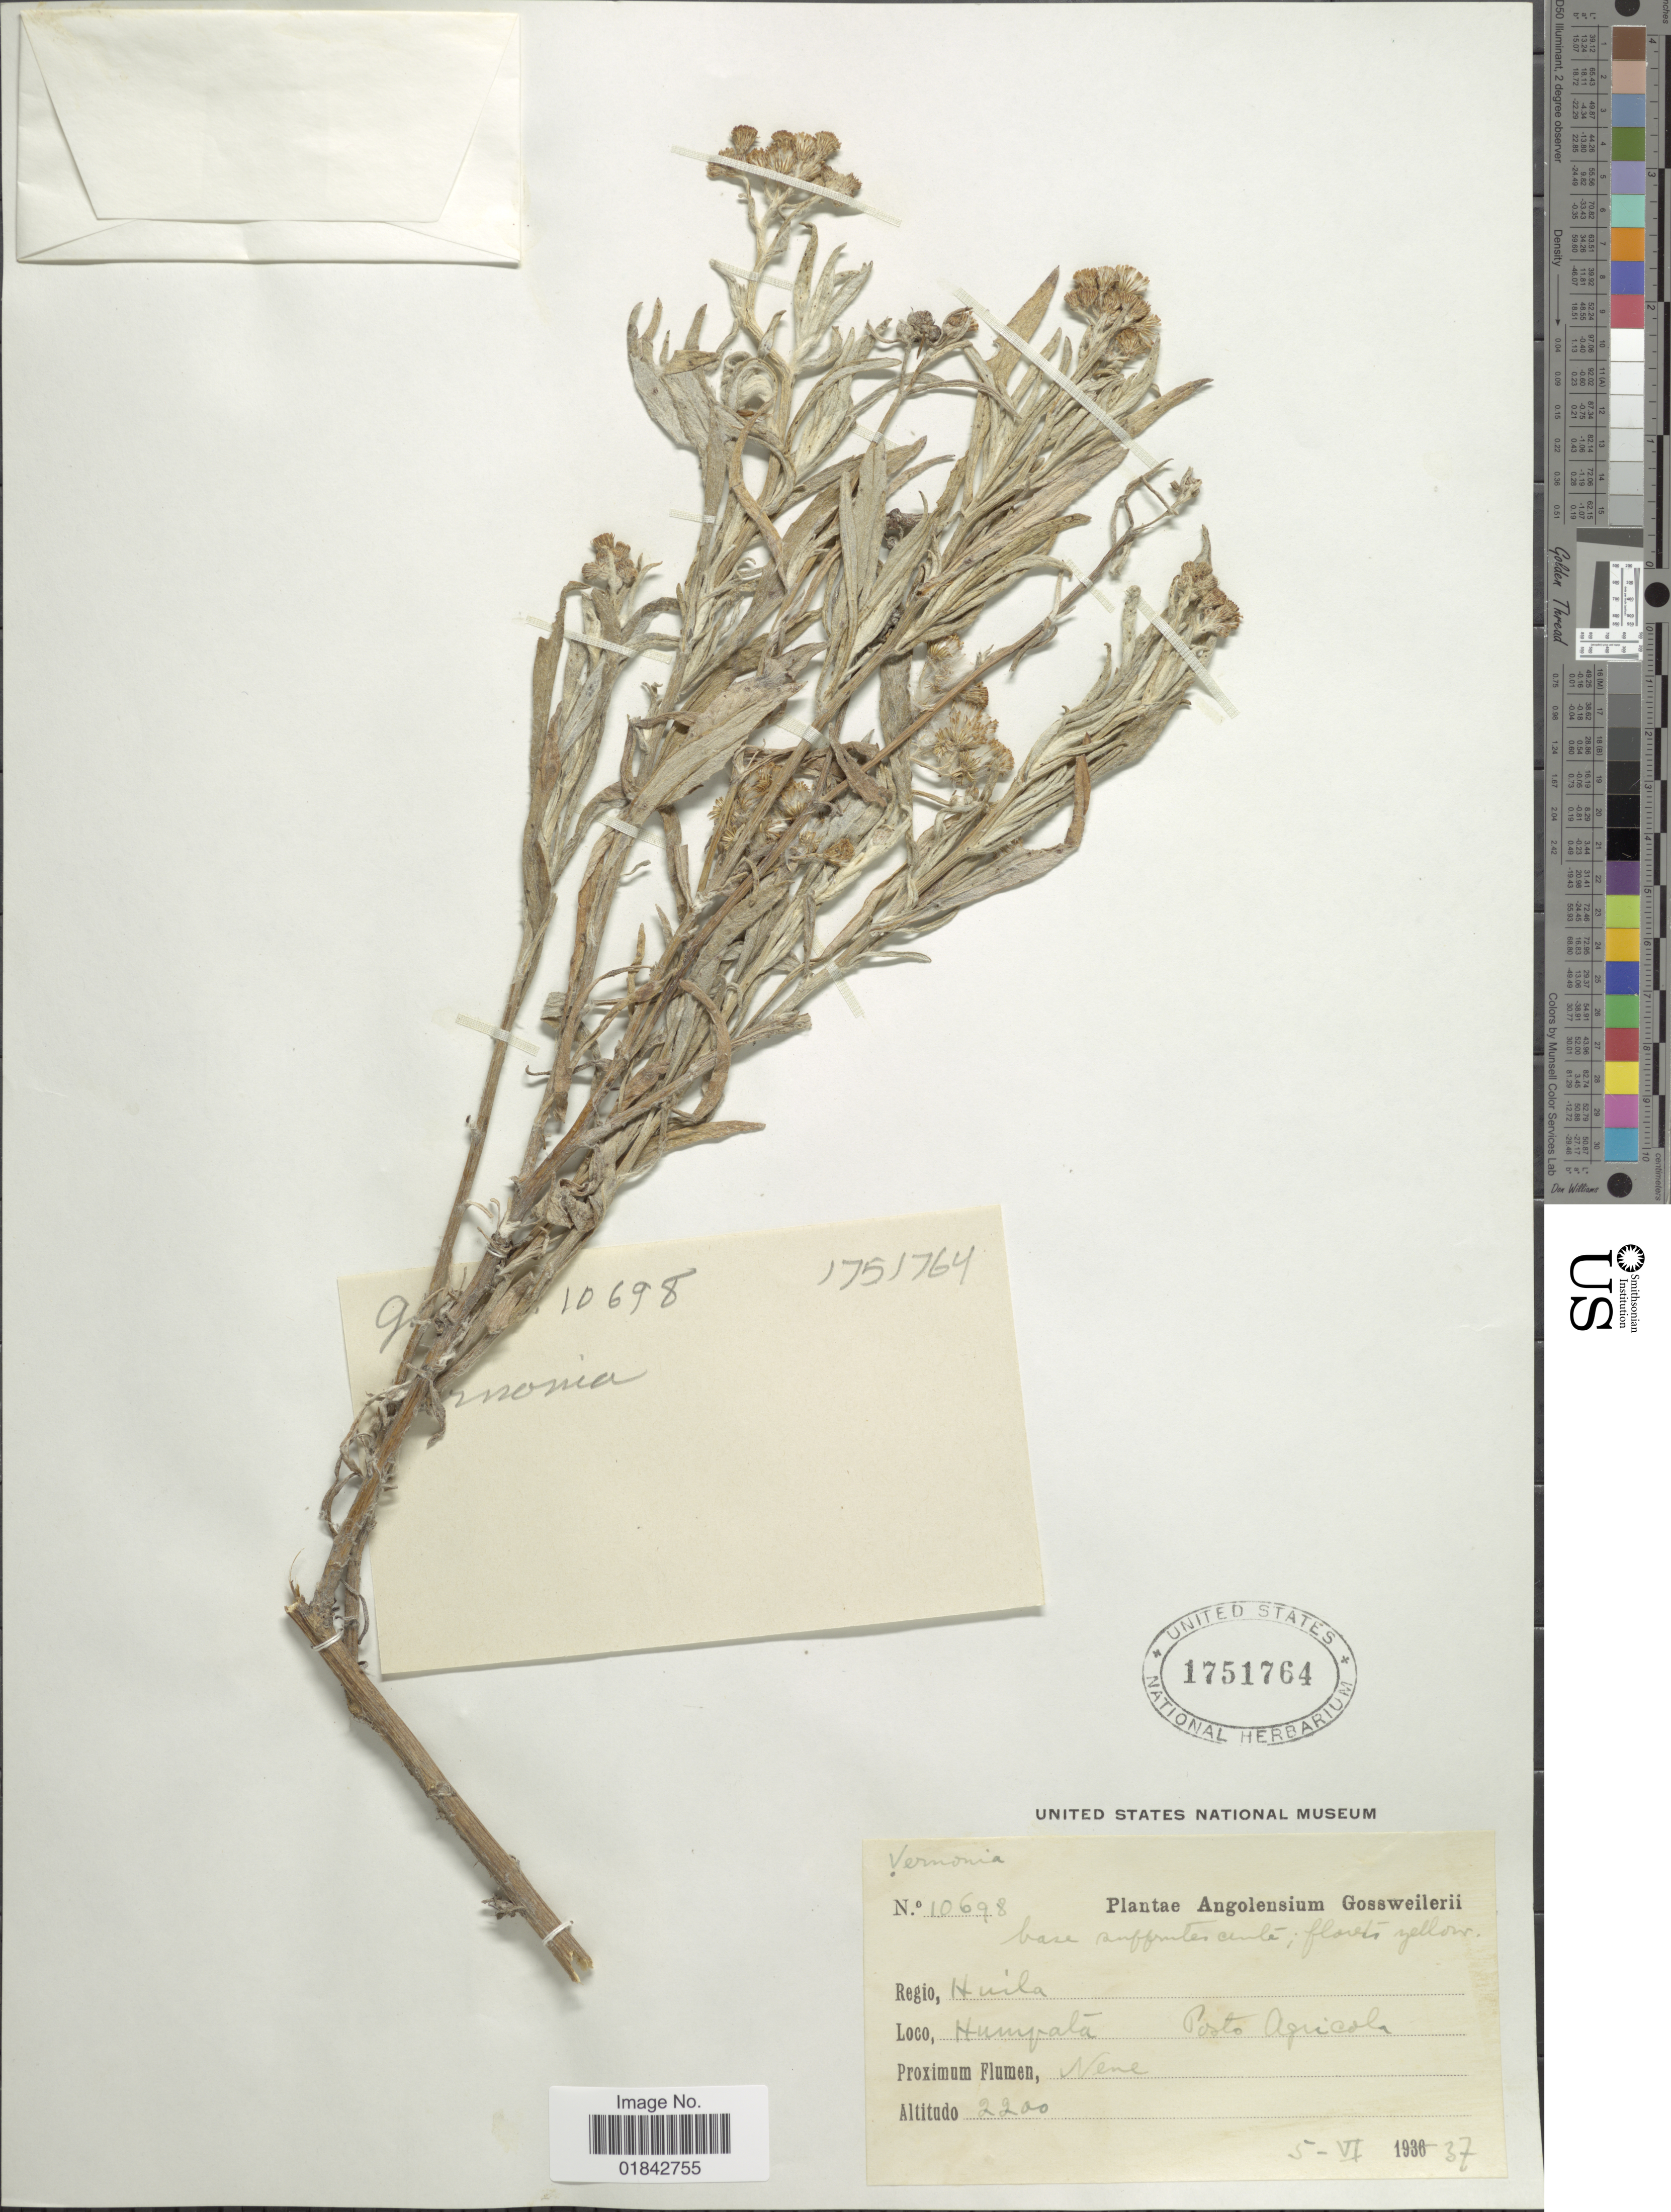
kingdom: Plantae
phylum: Tracheophyta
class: Magnoliopsida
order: Asterales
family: Asteraceae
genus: Senecio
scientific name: Senecio sp.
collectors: Gossweiler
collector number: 10698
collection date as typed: Transcribed d/m/y: 5/6/37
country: Angola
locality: Huila, Huimjala, Porto Agricola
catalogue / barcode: US 1751764